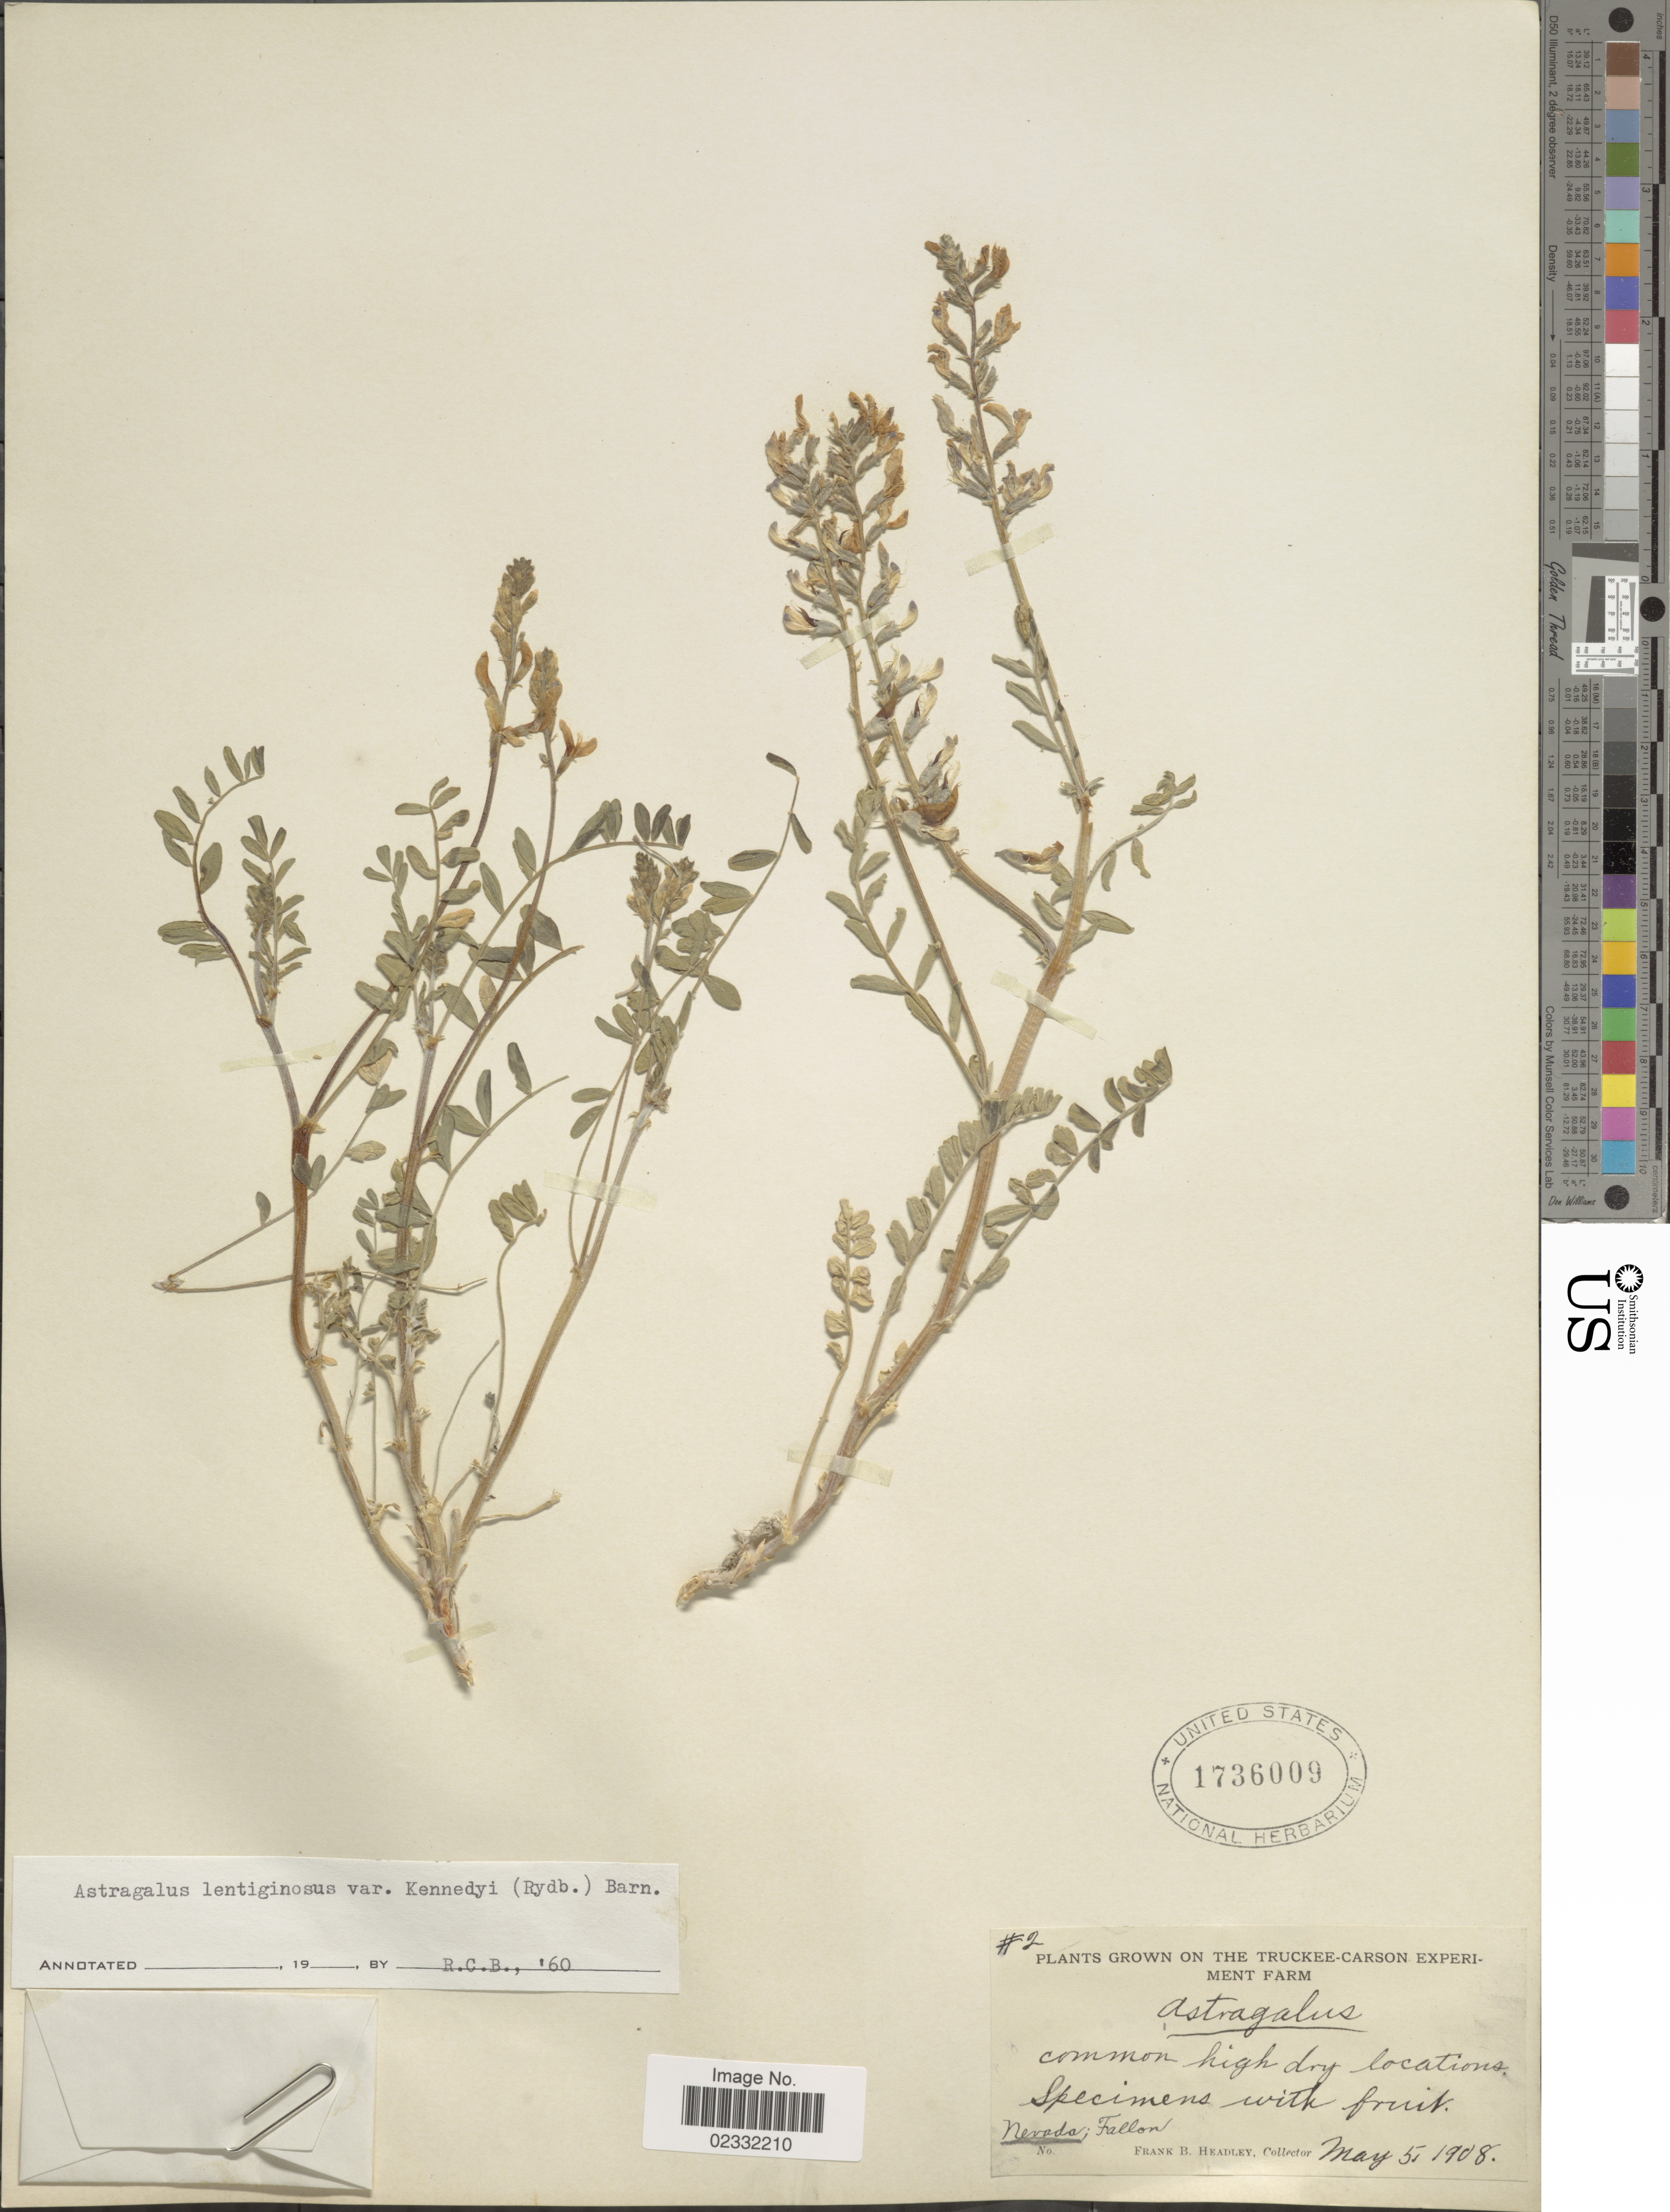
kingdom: Plantae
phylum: Tracheophyta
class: Magnoliopsida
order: Fabales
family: Fabaceae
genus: Astragalus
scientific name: Astragalus lentiginosus var. kennedyi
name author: (Rydb.) Barneby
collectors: F. B. Headley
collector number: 2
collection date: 1908-05-05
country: United States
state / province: Nevada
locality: On the Truckee-Carson Experiment Farm, Fallon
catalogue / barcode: US 1736009